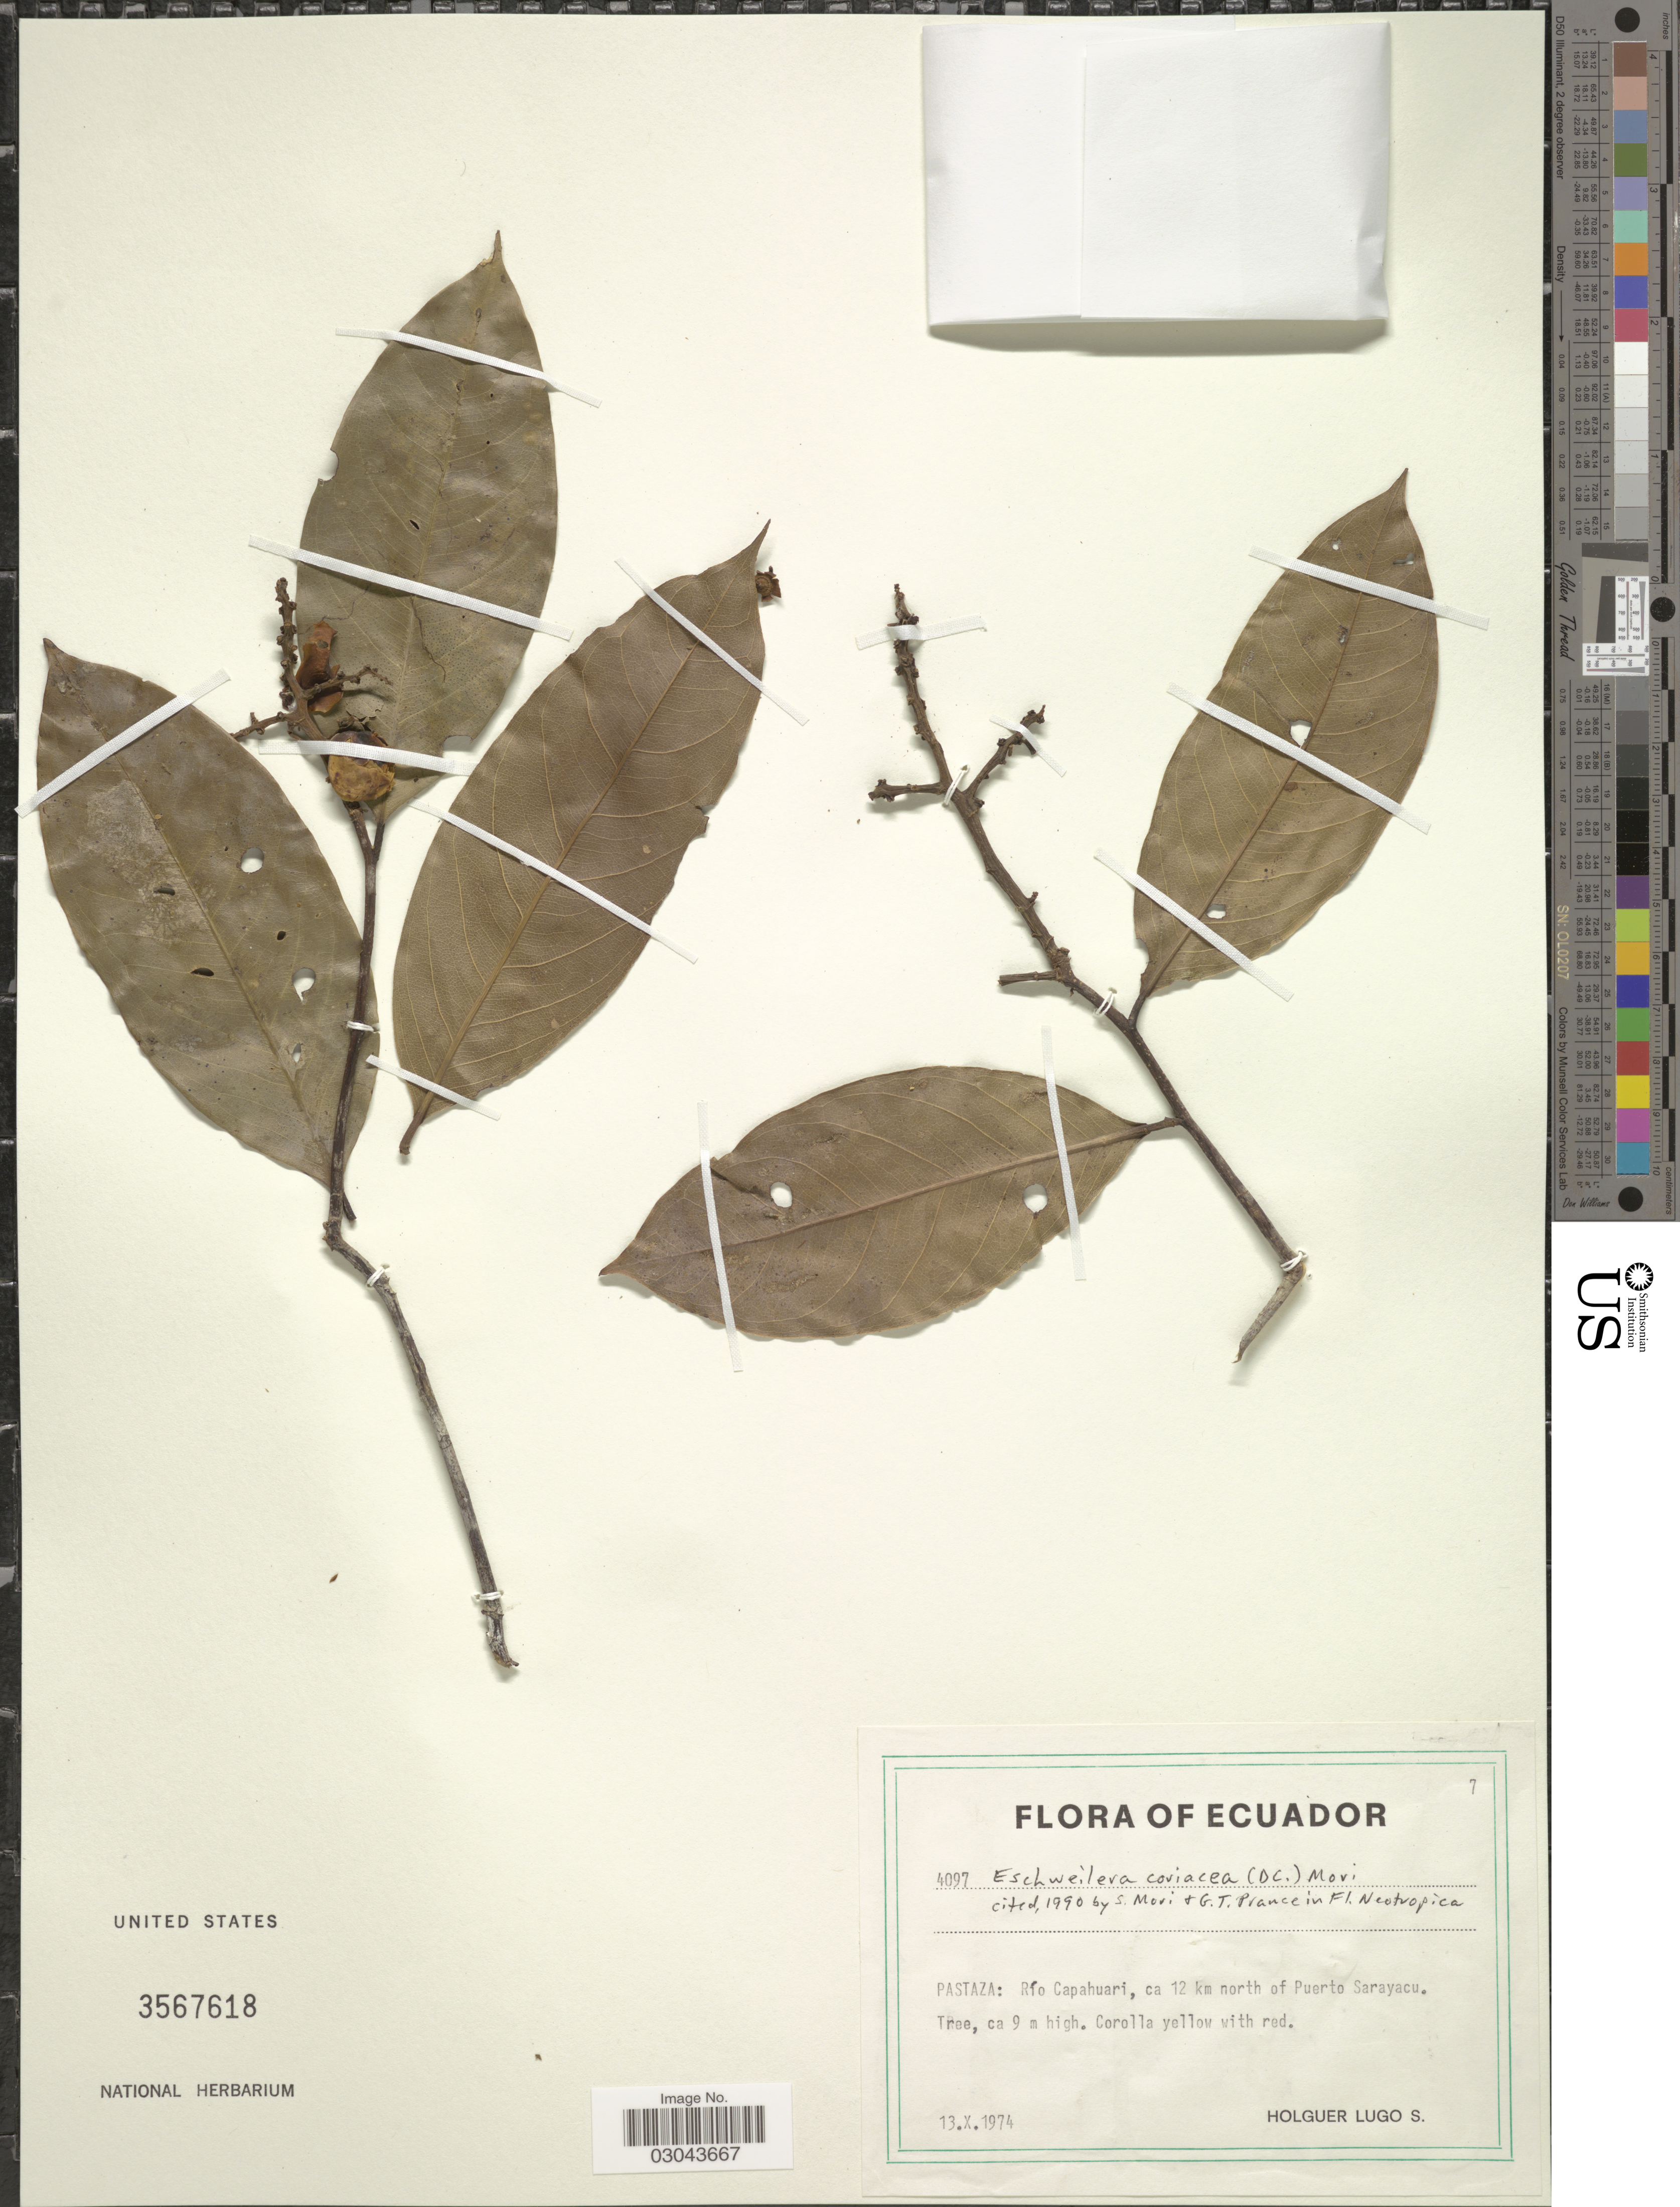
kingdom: Plantae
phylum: Tracheophyta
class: Magnoliopsida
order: Ericales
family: Lecythidaceae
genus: Eschweilera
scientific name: Eschweilera coriacea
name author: (DC.) S.A. Mori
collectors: H. Lugo S.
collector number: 4097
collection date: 1974-10-13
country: Ecuador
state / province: Pastaza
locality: Río Capahuari, ca 12 km north of Puerto Sarayacu.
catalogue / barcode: US 3567618